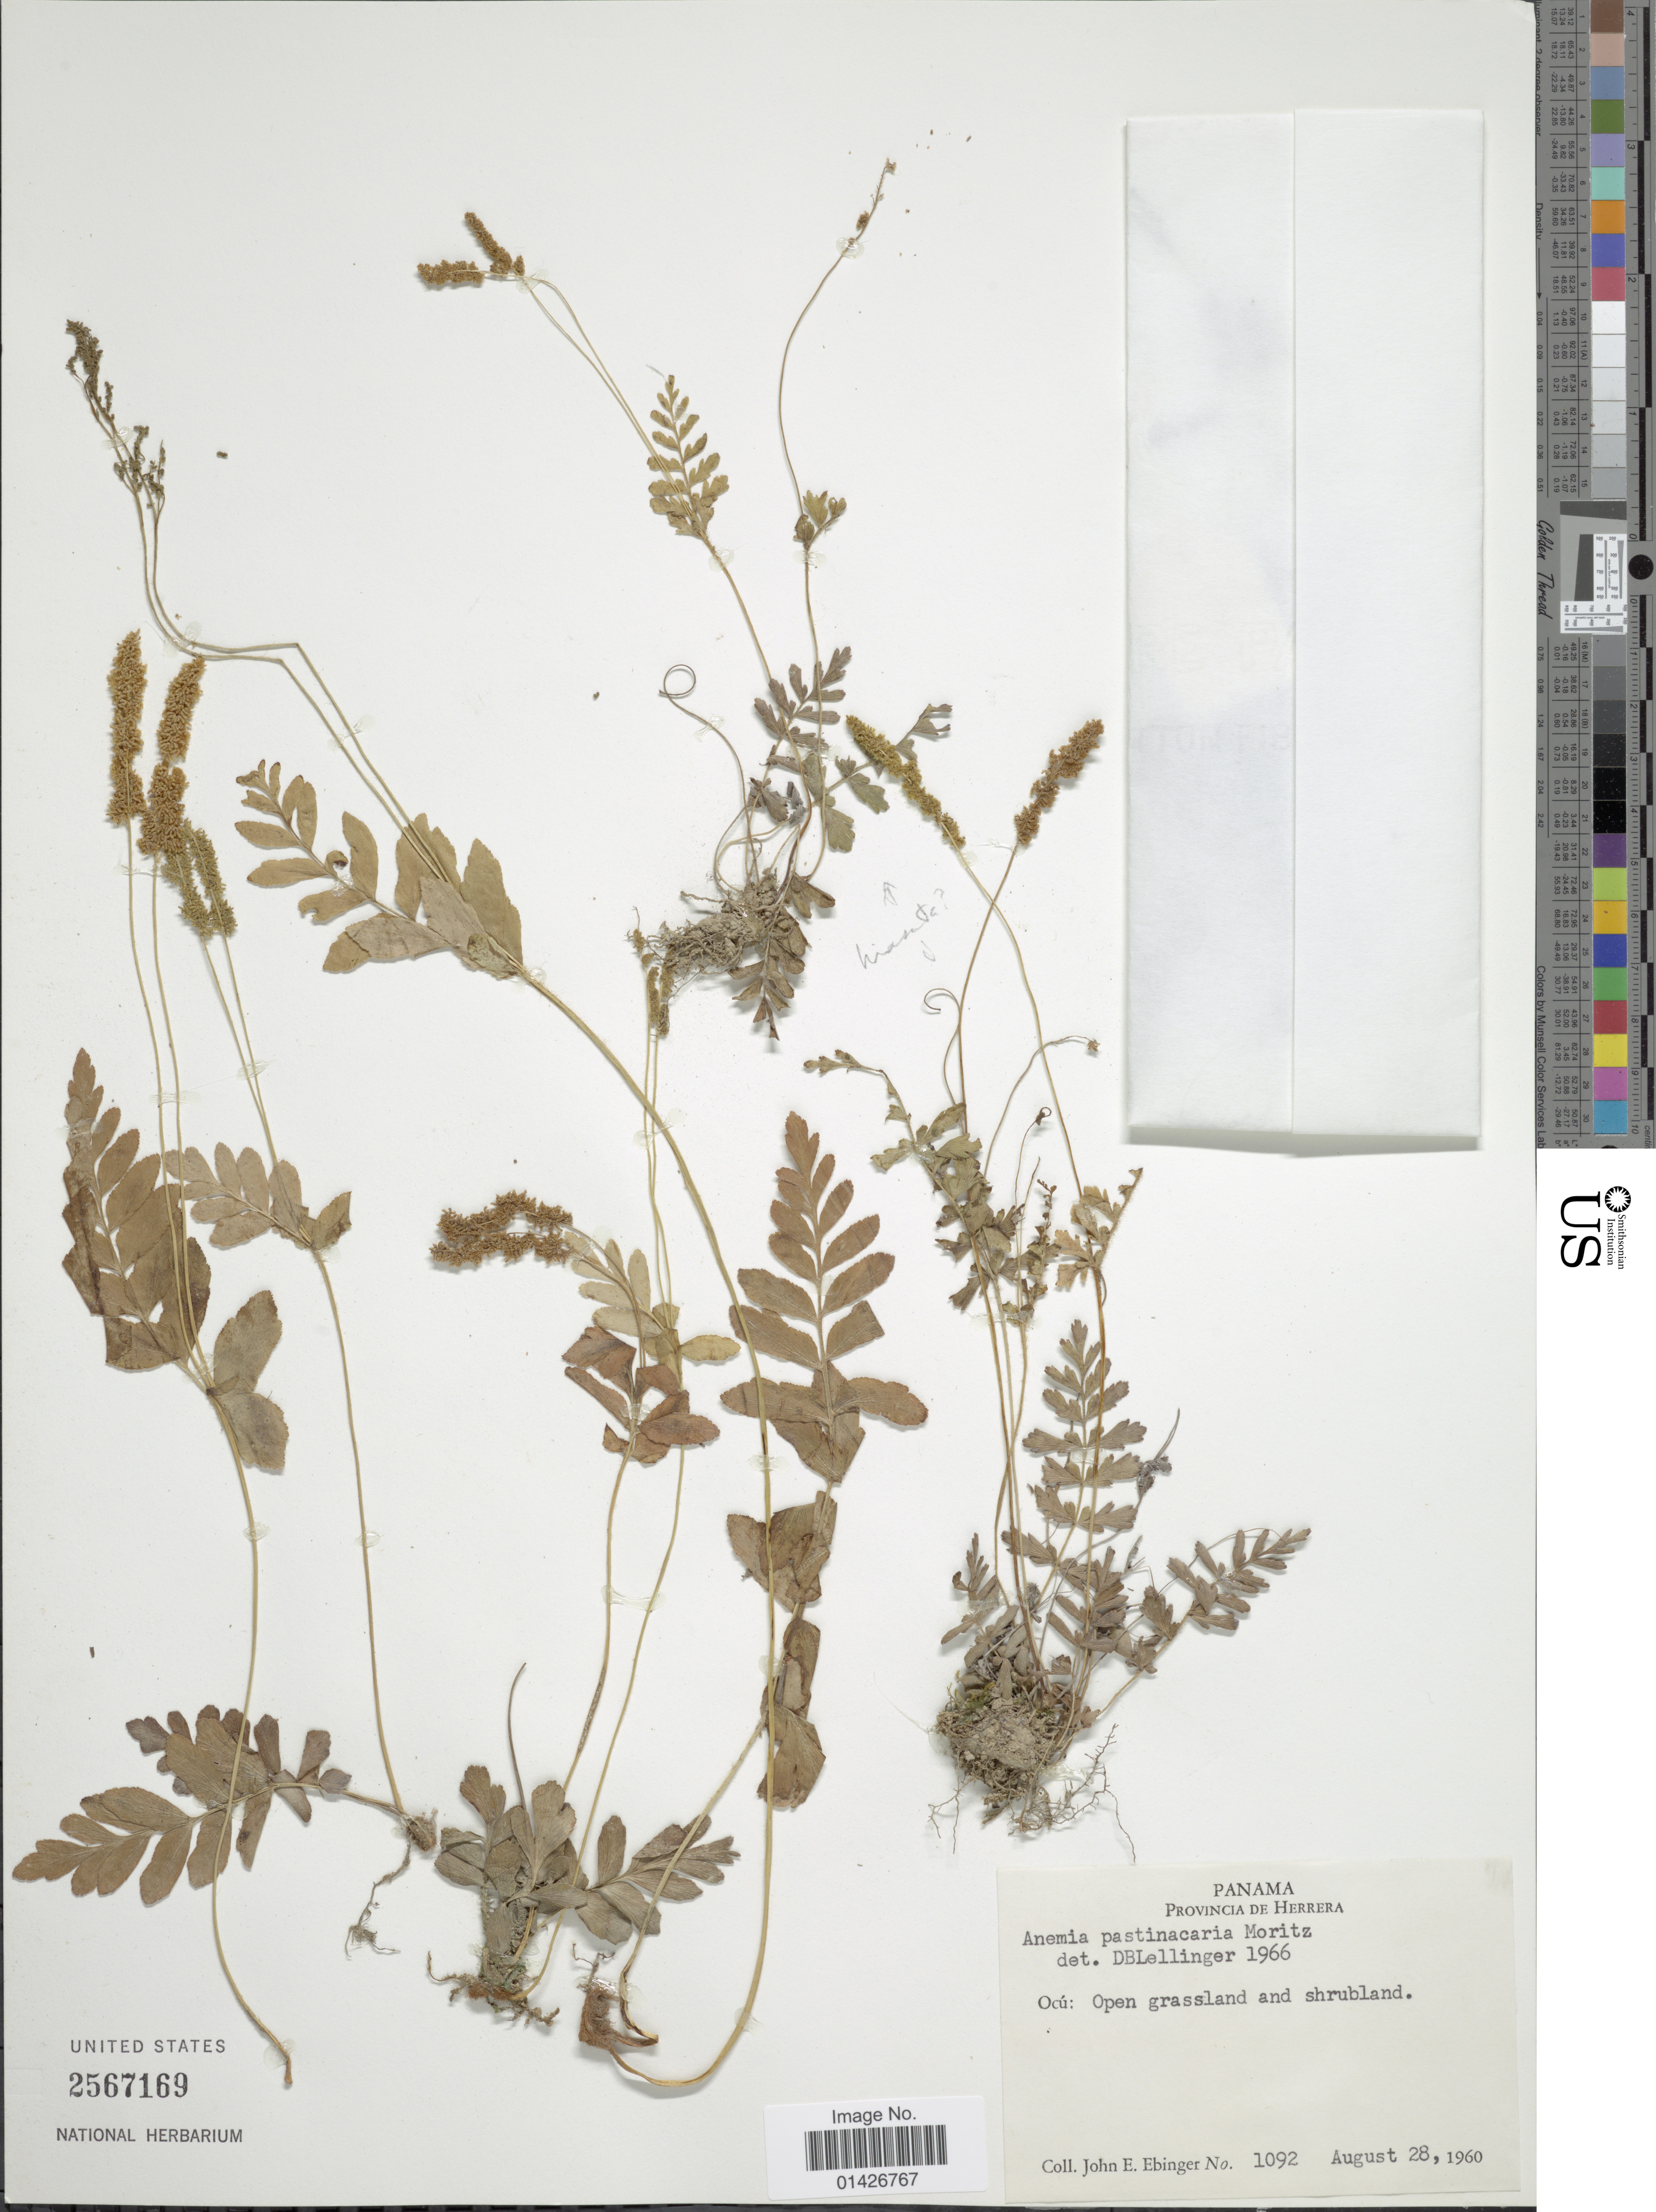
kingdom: Plantae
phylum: Tracheophyta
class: Polypodiopsida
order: Schizaeales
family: Anemiaceae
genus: Anemia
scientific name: Anemia pastinacaria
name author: Moritz ex Prantl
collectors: J. Ebinger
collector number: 1092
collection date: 1960-08-28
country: Panama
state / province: Herrera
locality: Ocú: open grassland and shrubland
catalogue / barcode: US 2567169